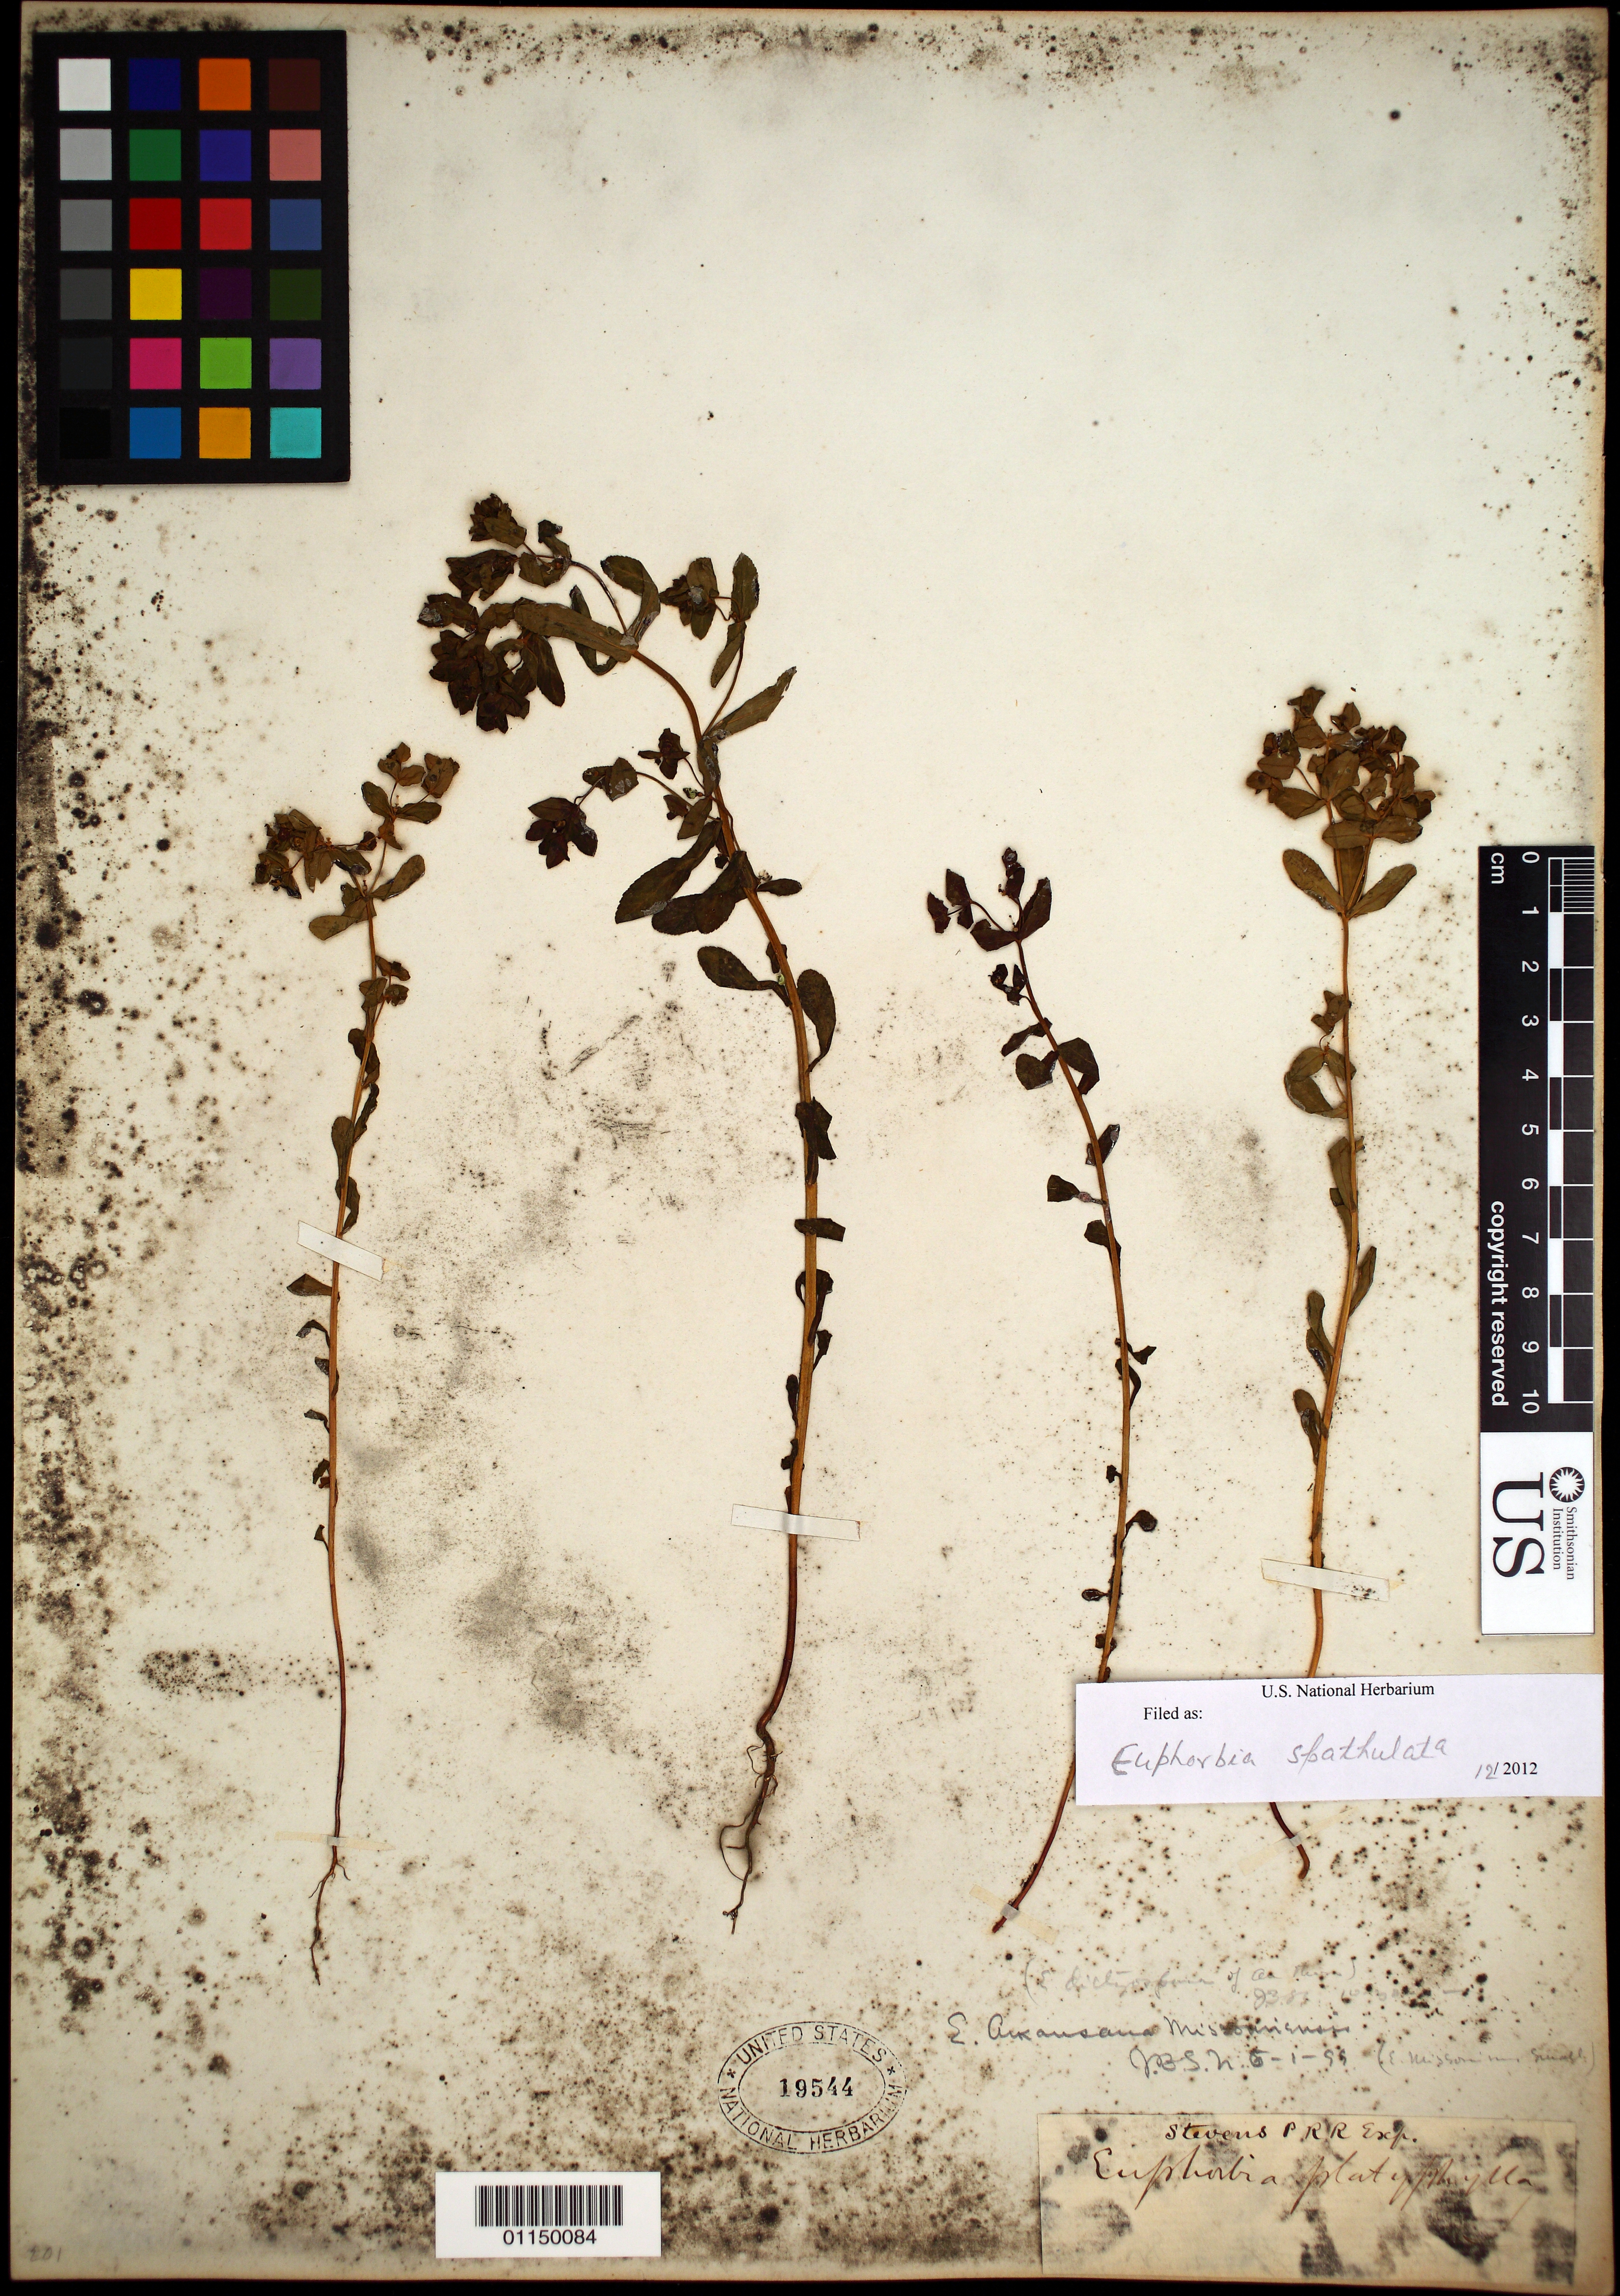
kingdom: Plantae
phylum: Tracheophyta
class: Magnoliopsida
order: Malpighiales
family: Euphorbiaceae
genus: Euphorbia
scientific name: Euphorbia spathulata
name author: Lam.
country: Canada / United States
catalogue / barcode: US 19544